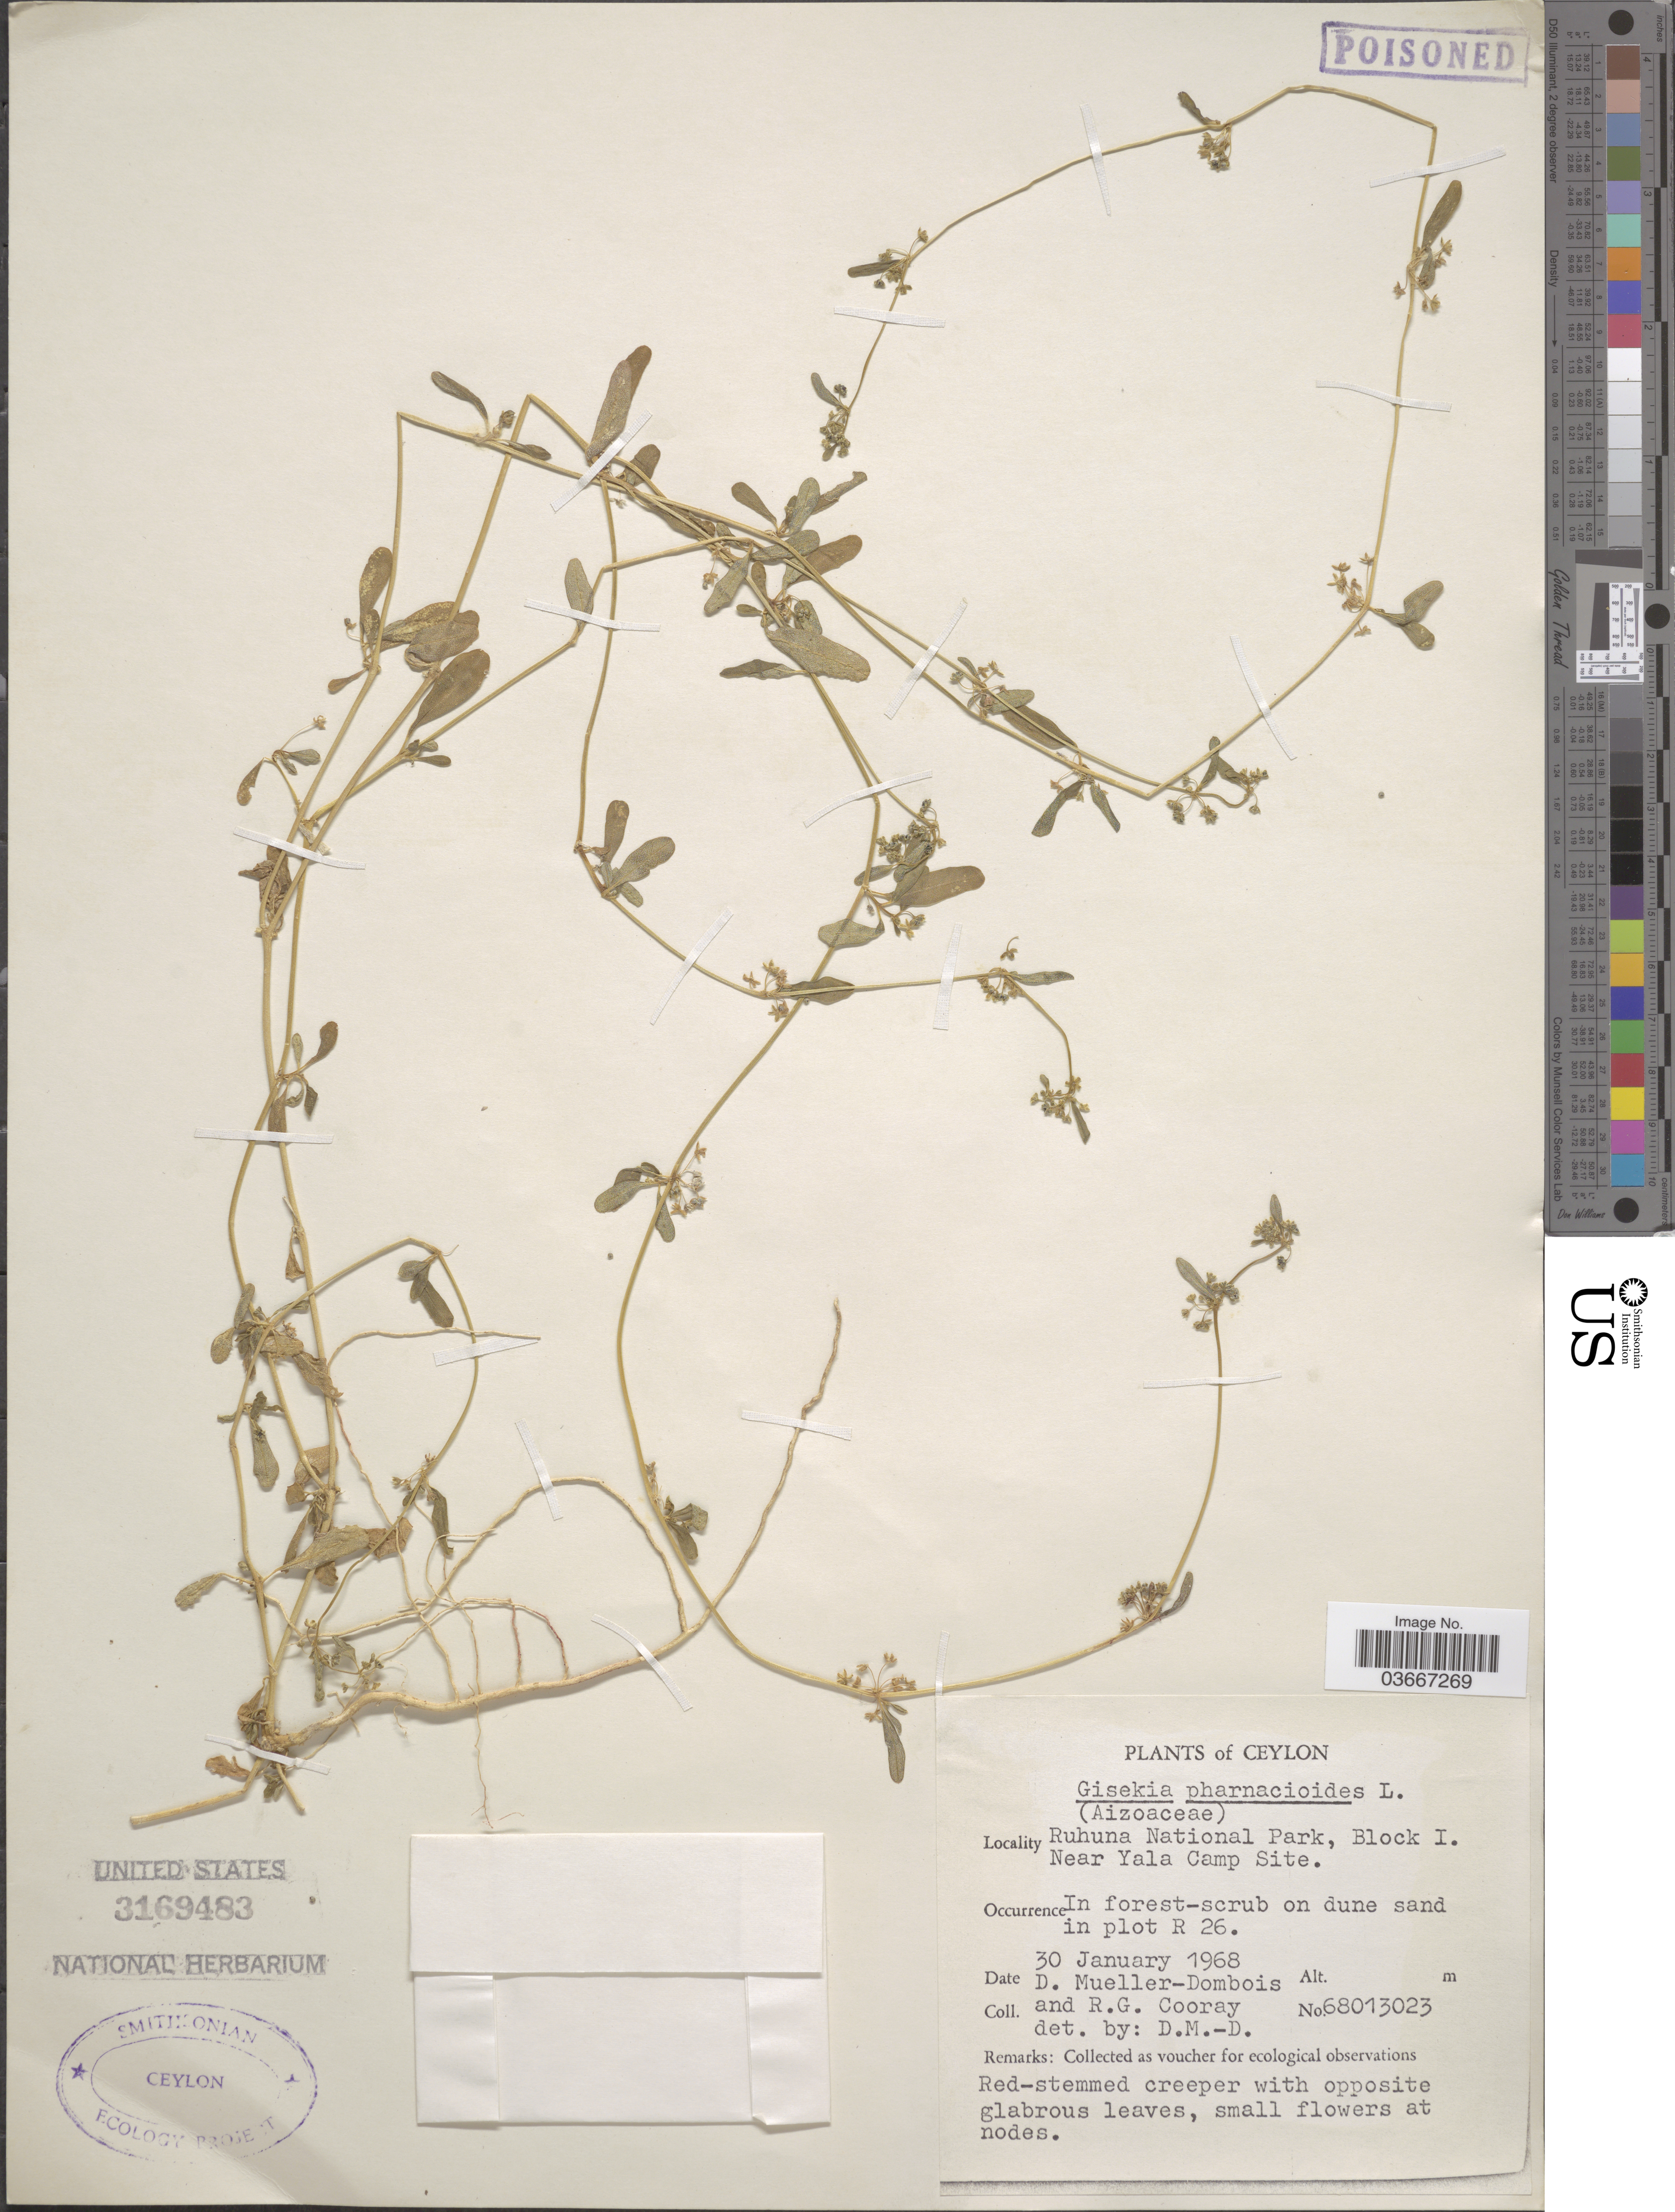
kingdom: Plantae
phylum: Tracheophyta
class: Magnoliopsida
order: Caryophyllales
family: Gisekiaceae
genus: Gisekia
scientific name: Gisekia sp.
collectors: D. Mueller-Dombois & R. Cooray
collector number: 68013023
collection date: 1968-01-30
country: Sri Lanka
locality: Ceylon. Ruhuna National Park, Block I. Near Yala Camp Site. In plot R 26.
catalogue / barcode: US 3169483